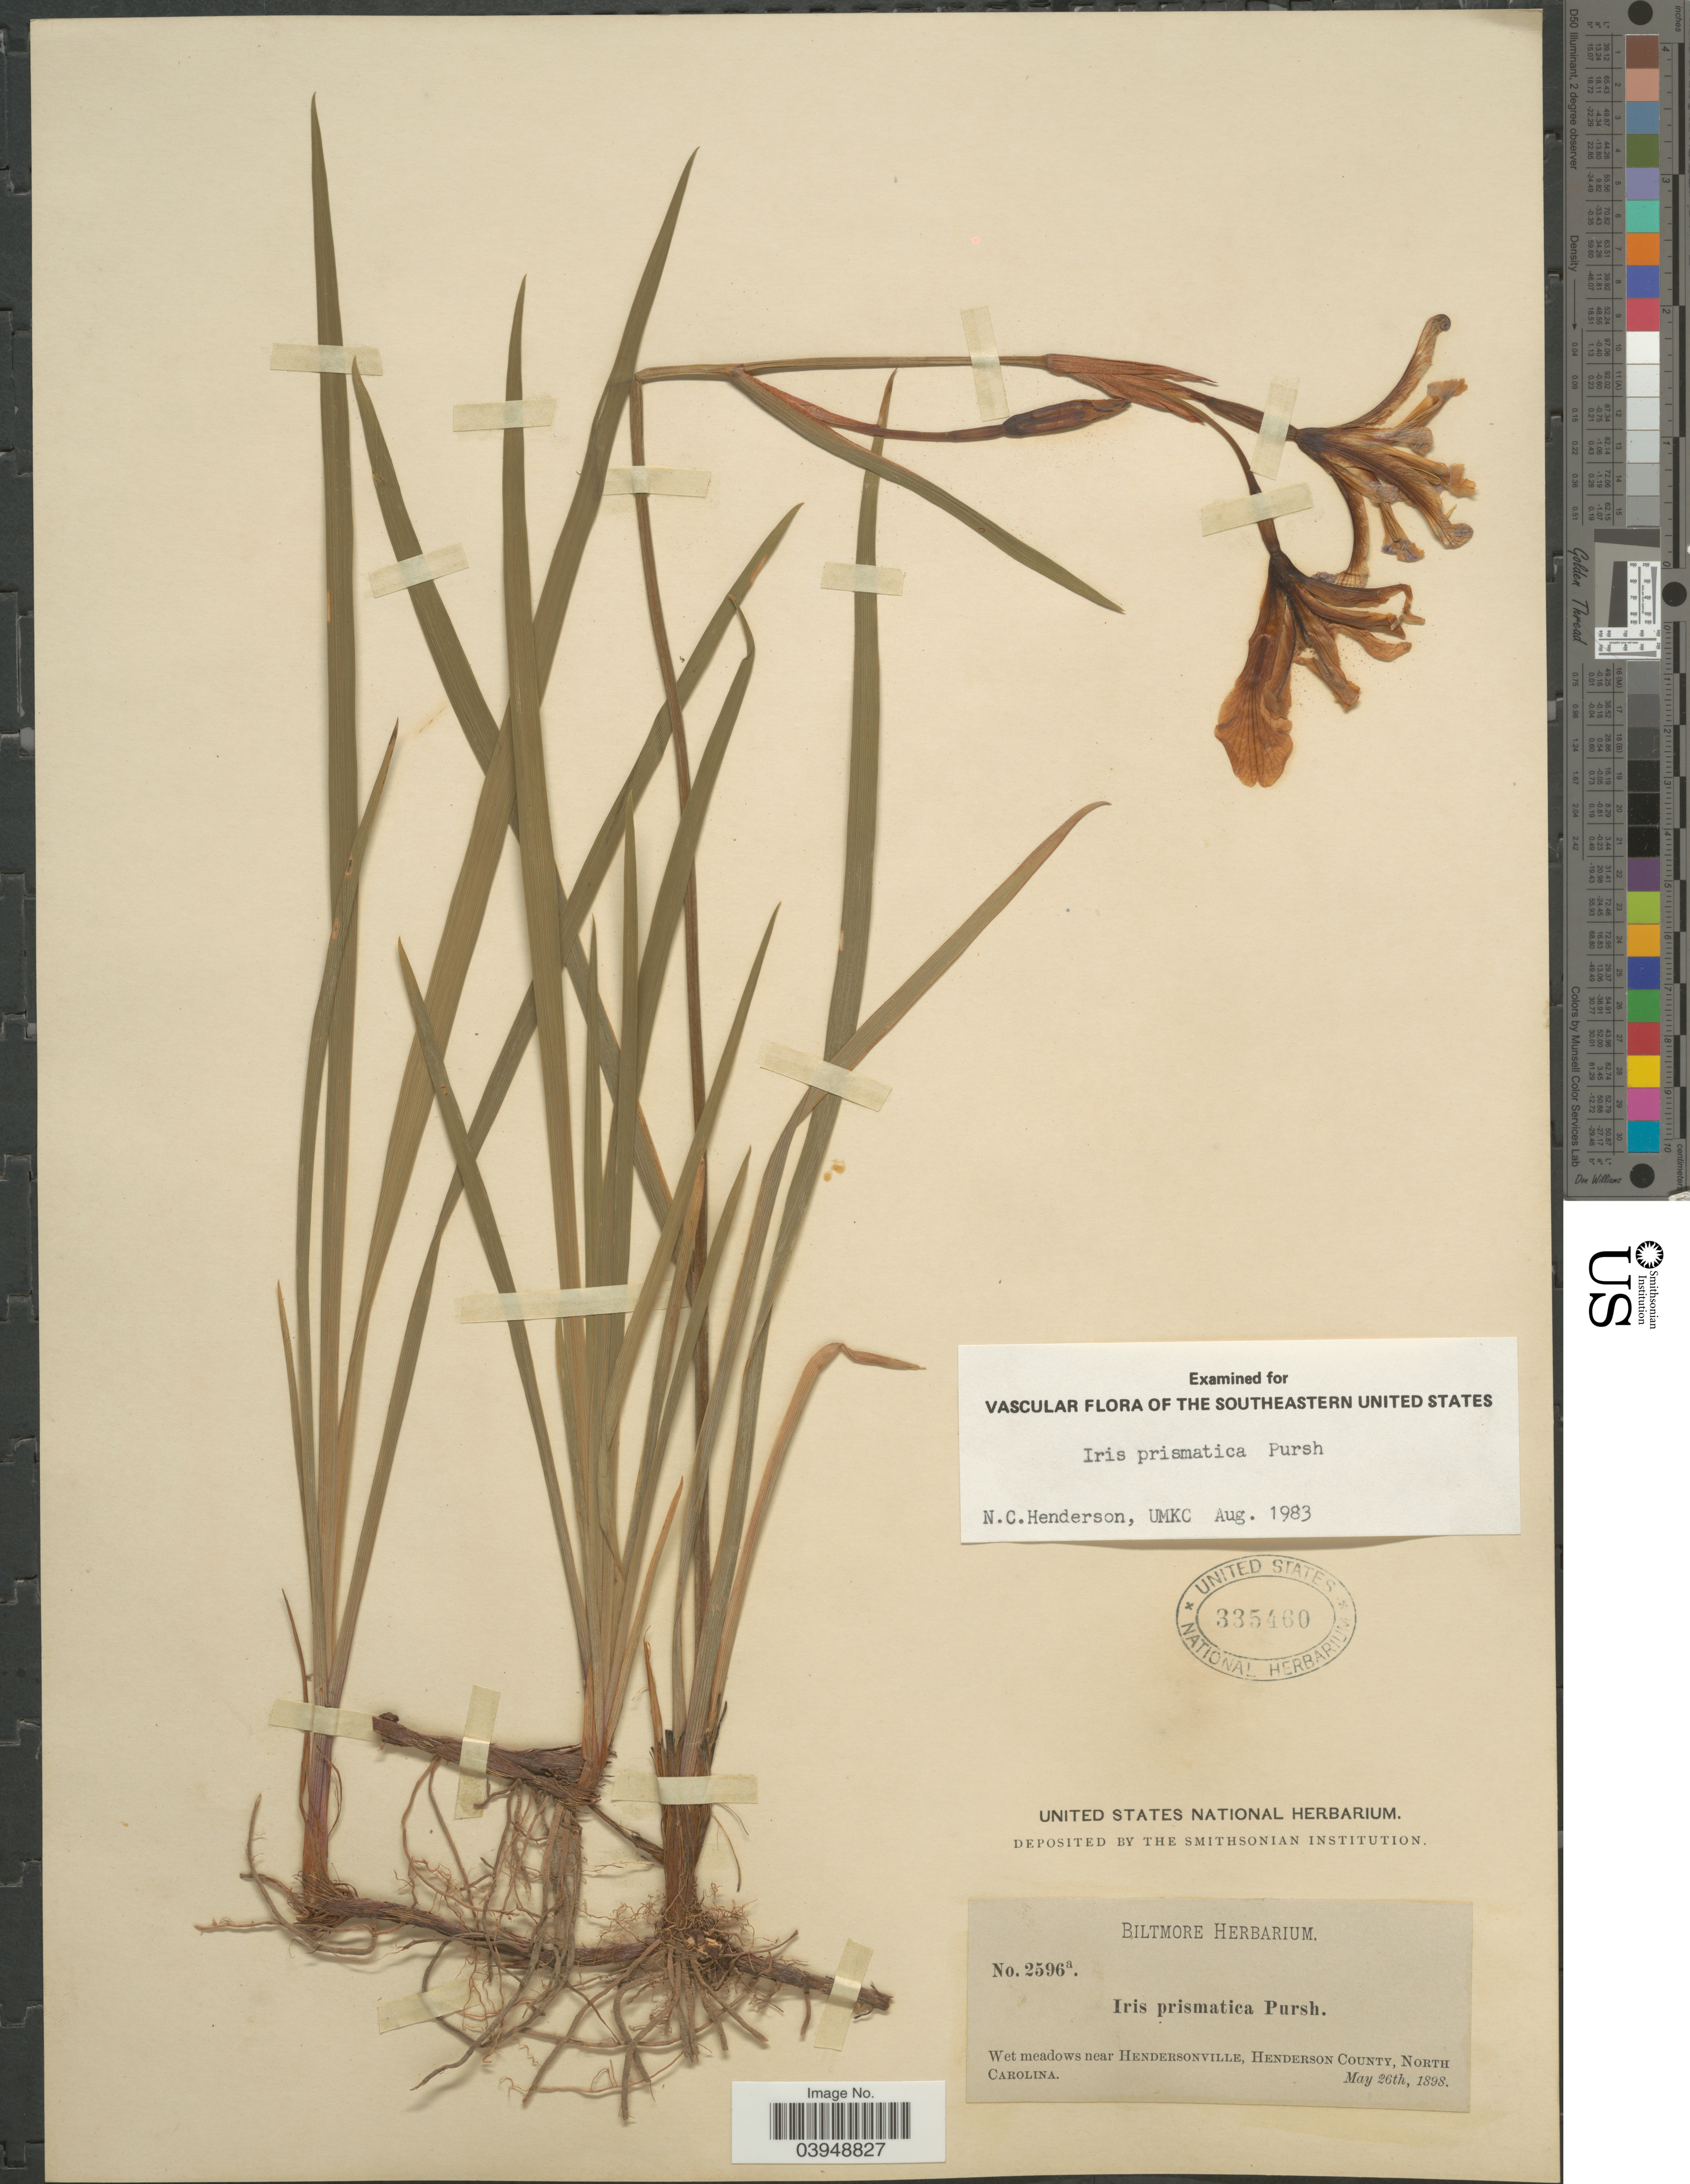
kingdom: Plantae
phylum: Tracheophyta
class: Liliopsida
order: Asparagales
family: Iridaceae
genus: Iris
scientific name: Iris prismatica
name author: Pursh ex Ker Gawl.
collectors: ex herb. Biltmore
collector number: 2596a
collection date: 1898-05-26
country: United States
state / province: North Carolina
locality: Wet meadows near Hendersonville, Henderson County.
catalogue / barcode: US 335460